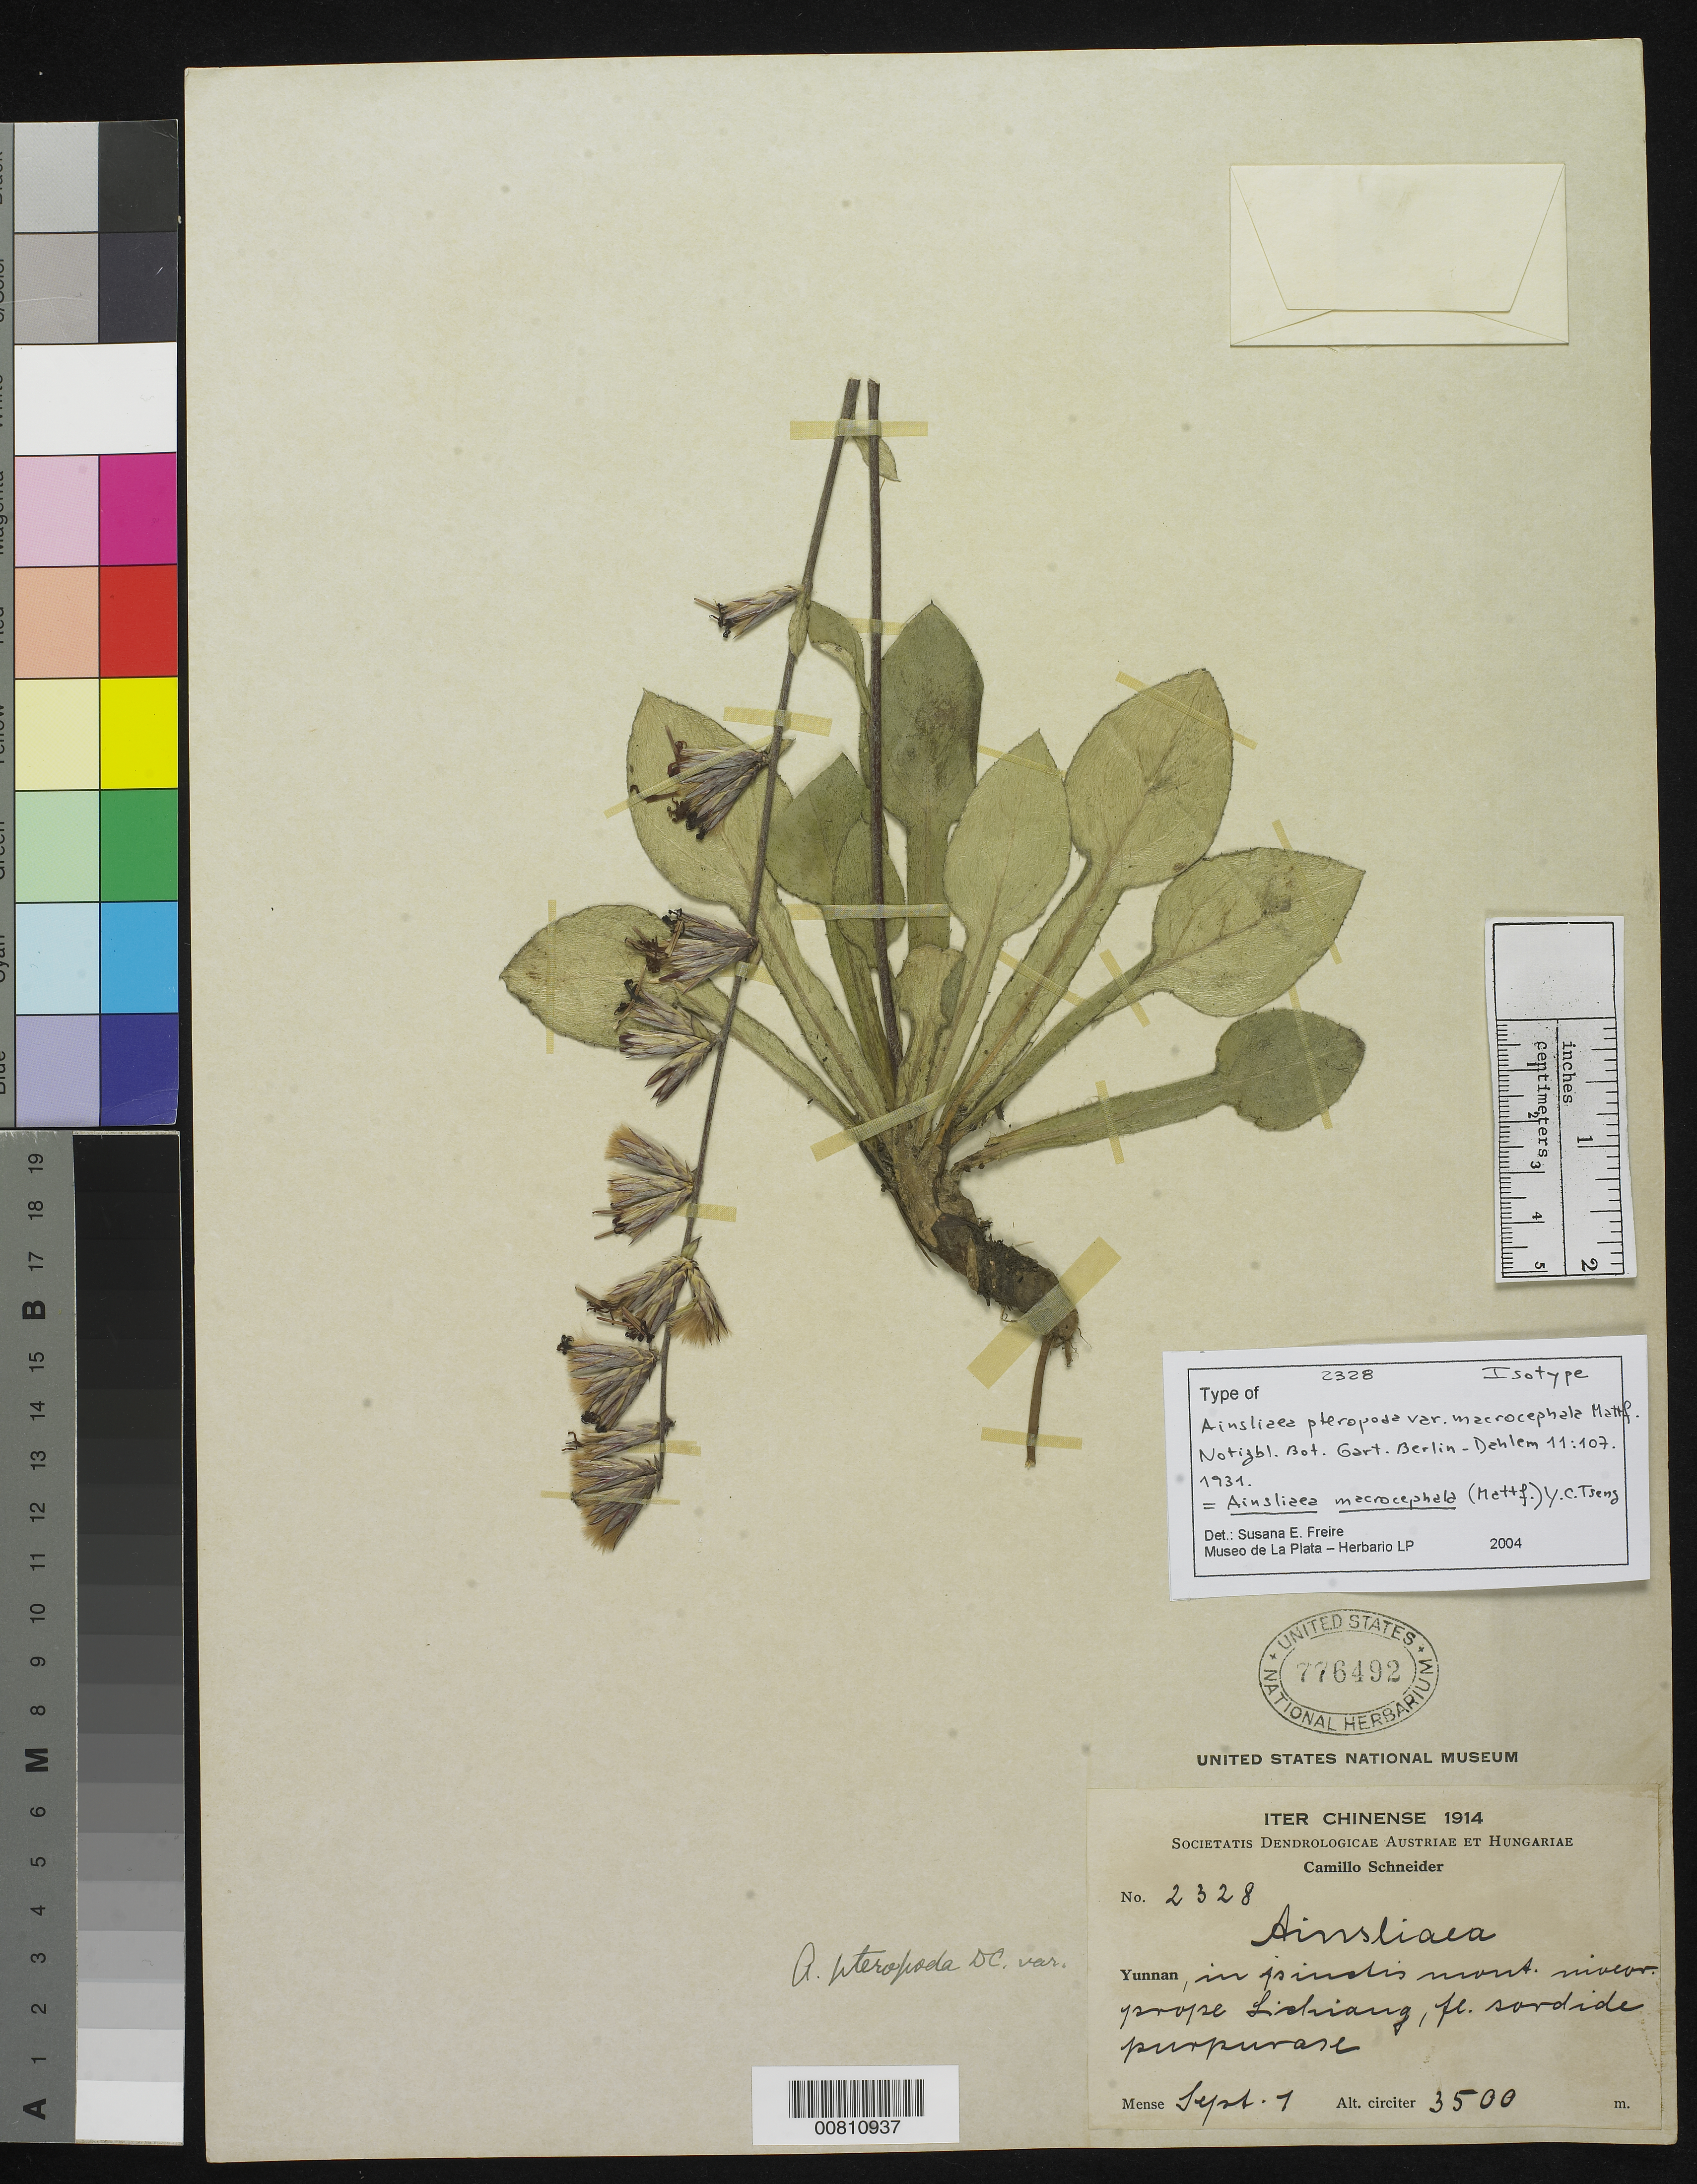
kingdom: Plantae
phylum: Tracheophyta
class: Magnoliopsida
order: Asterales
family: Asteraceae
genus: Ainsliaea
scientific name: Ainsliaea pteropoda var. macrocephala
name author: Mattf.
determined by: Freire, S. E., (LP), Museo de La Plata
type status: Isotype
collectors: C. Schneider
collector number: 2328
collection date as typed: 01 Sep 1914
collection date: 1914-09-01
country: China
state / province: Yunnan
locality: Prope Lichiang.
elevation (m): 3500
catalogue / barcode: US 776492